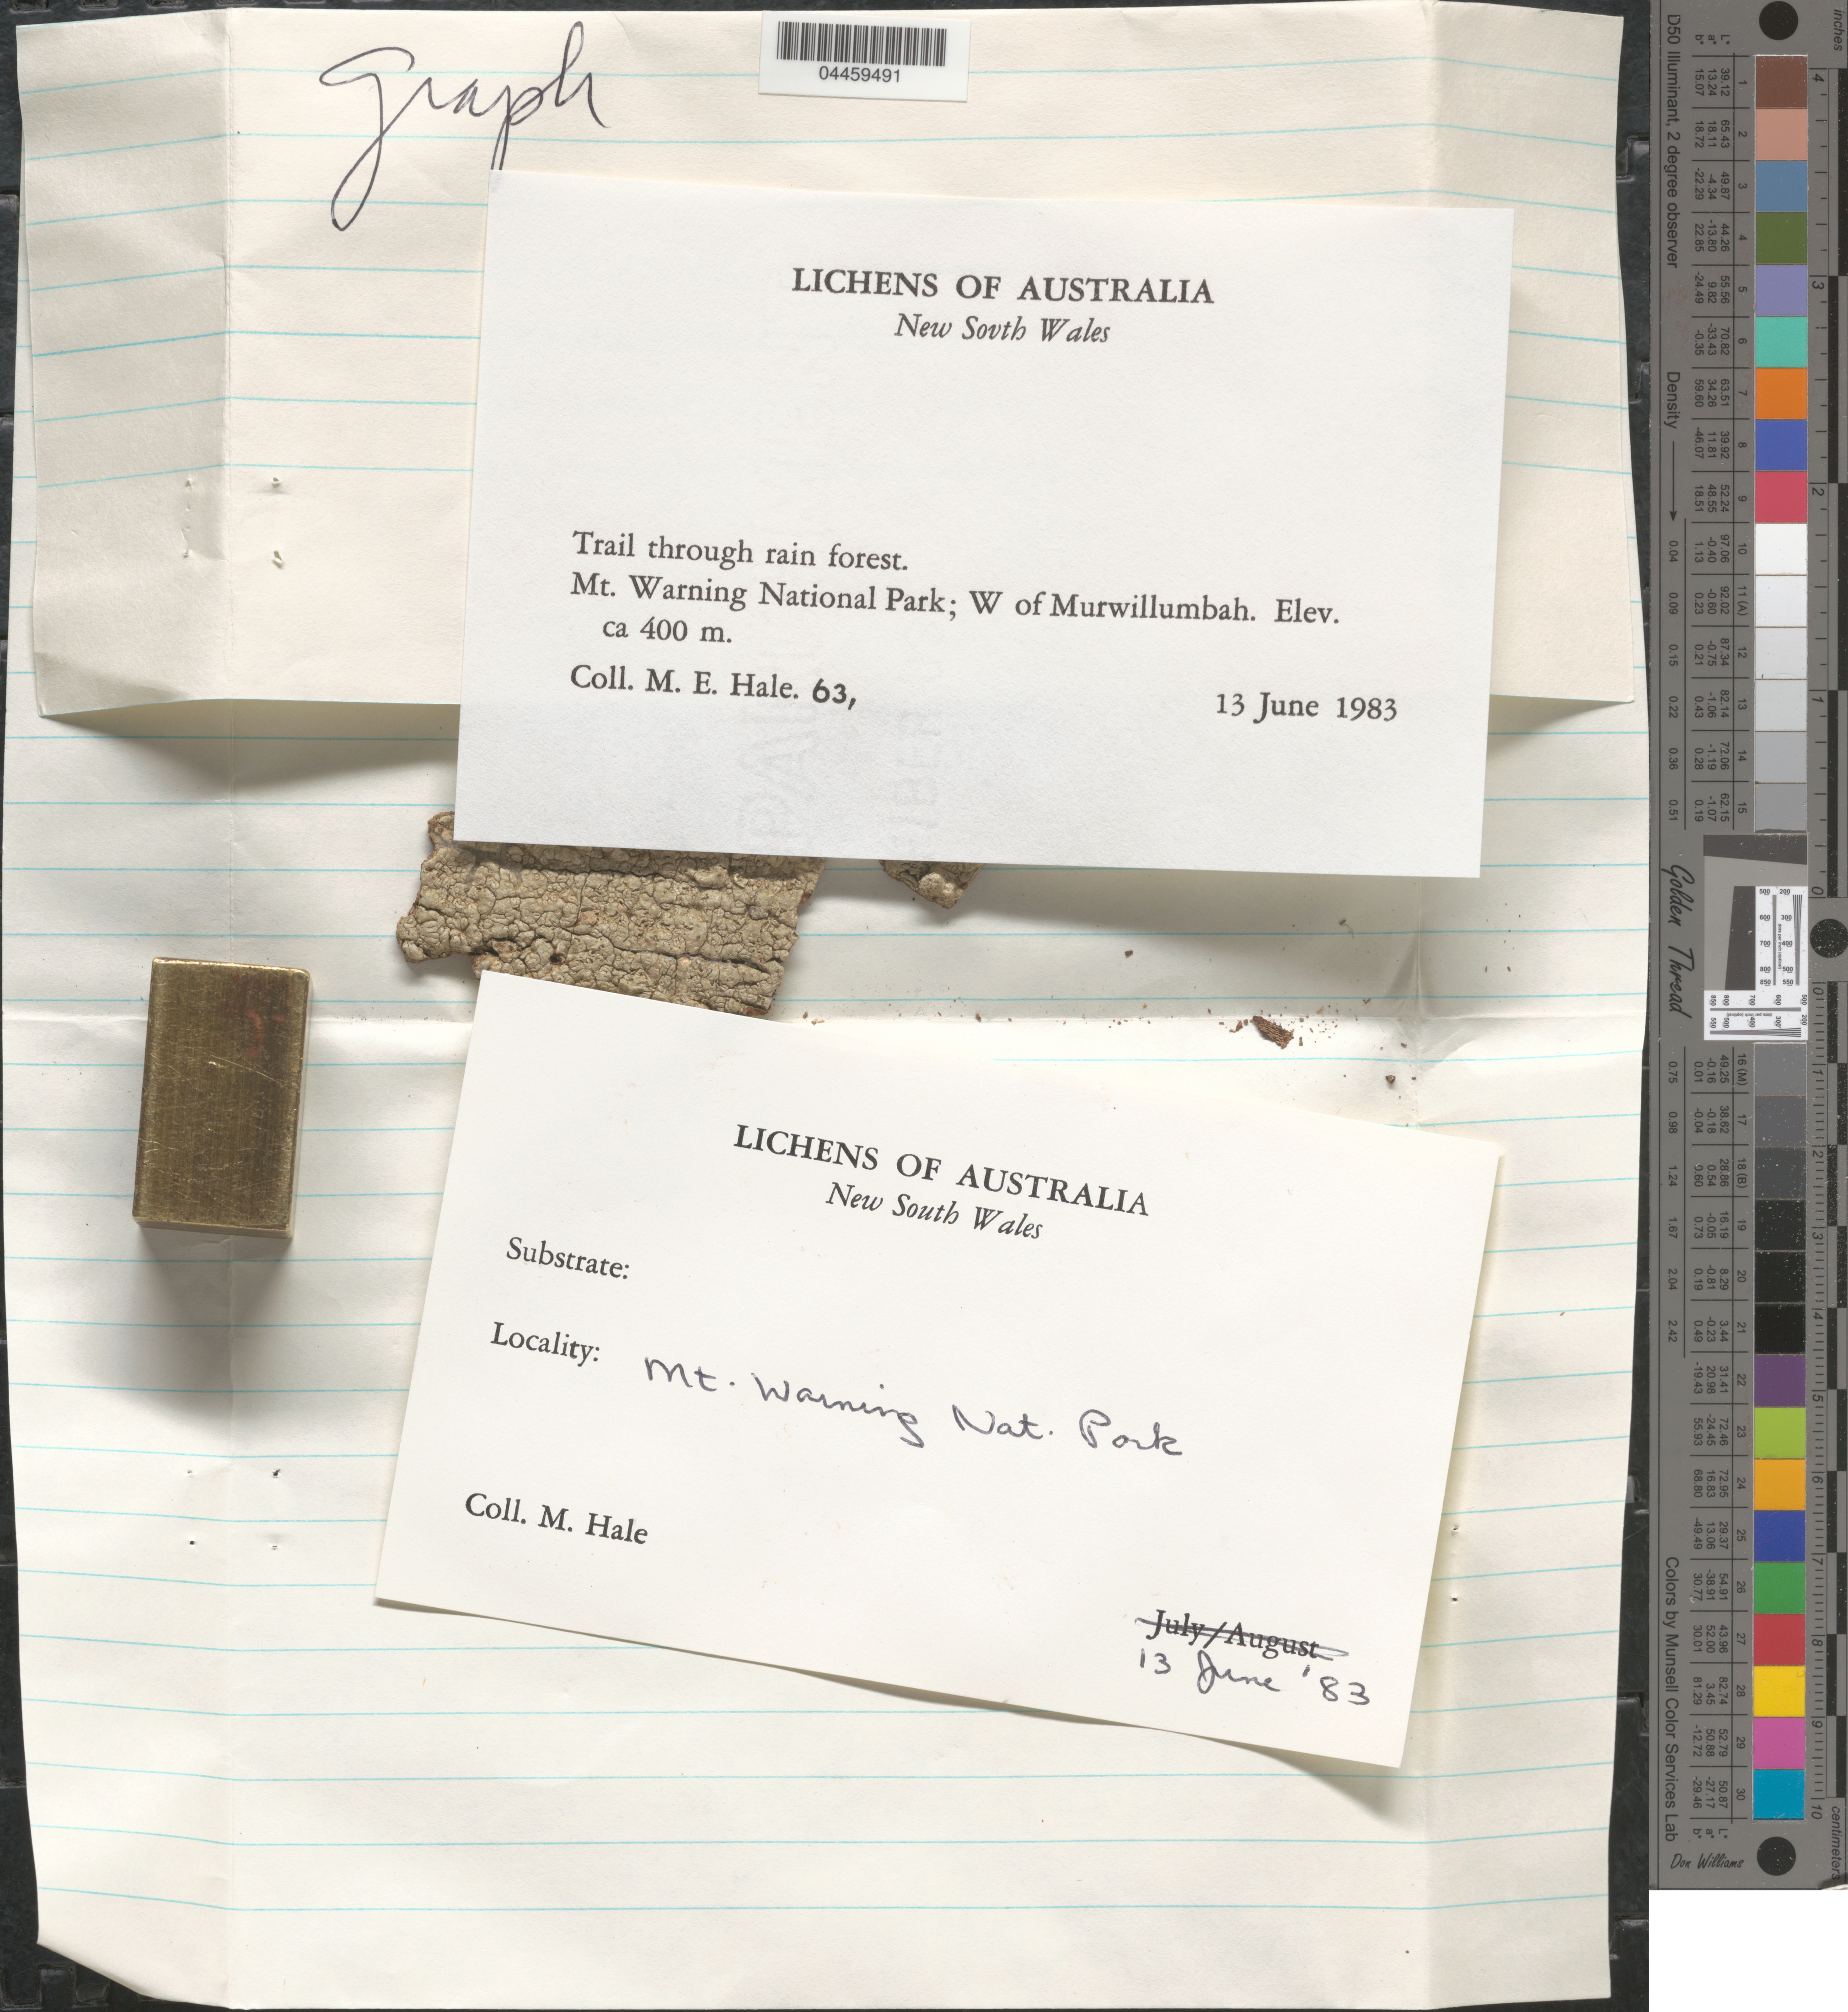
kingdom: Fungi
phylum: Ascomycota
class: Lecanoromycetes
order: Ostropales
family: Graphidaceae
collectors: M. Hale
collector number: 63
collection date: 1983-06-13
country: Australia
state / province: New South Wales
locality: Trail through rain forest. Mt. Warning National Park; W of Murwillumbah.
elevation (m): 400